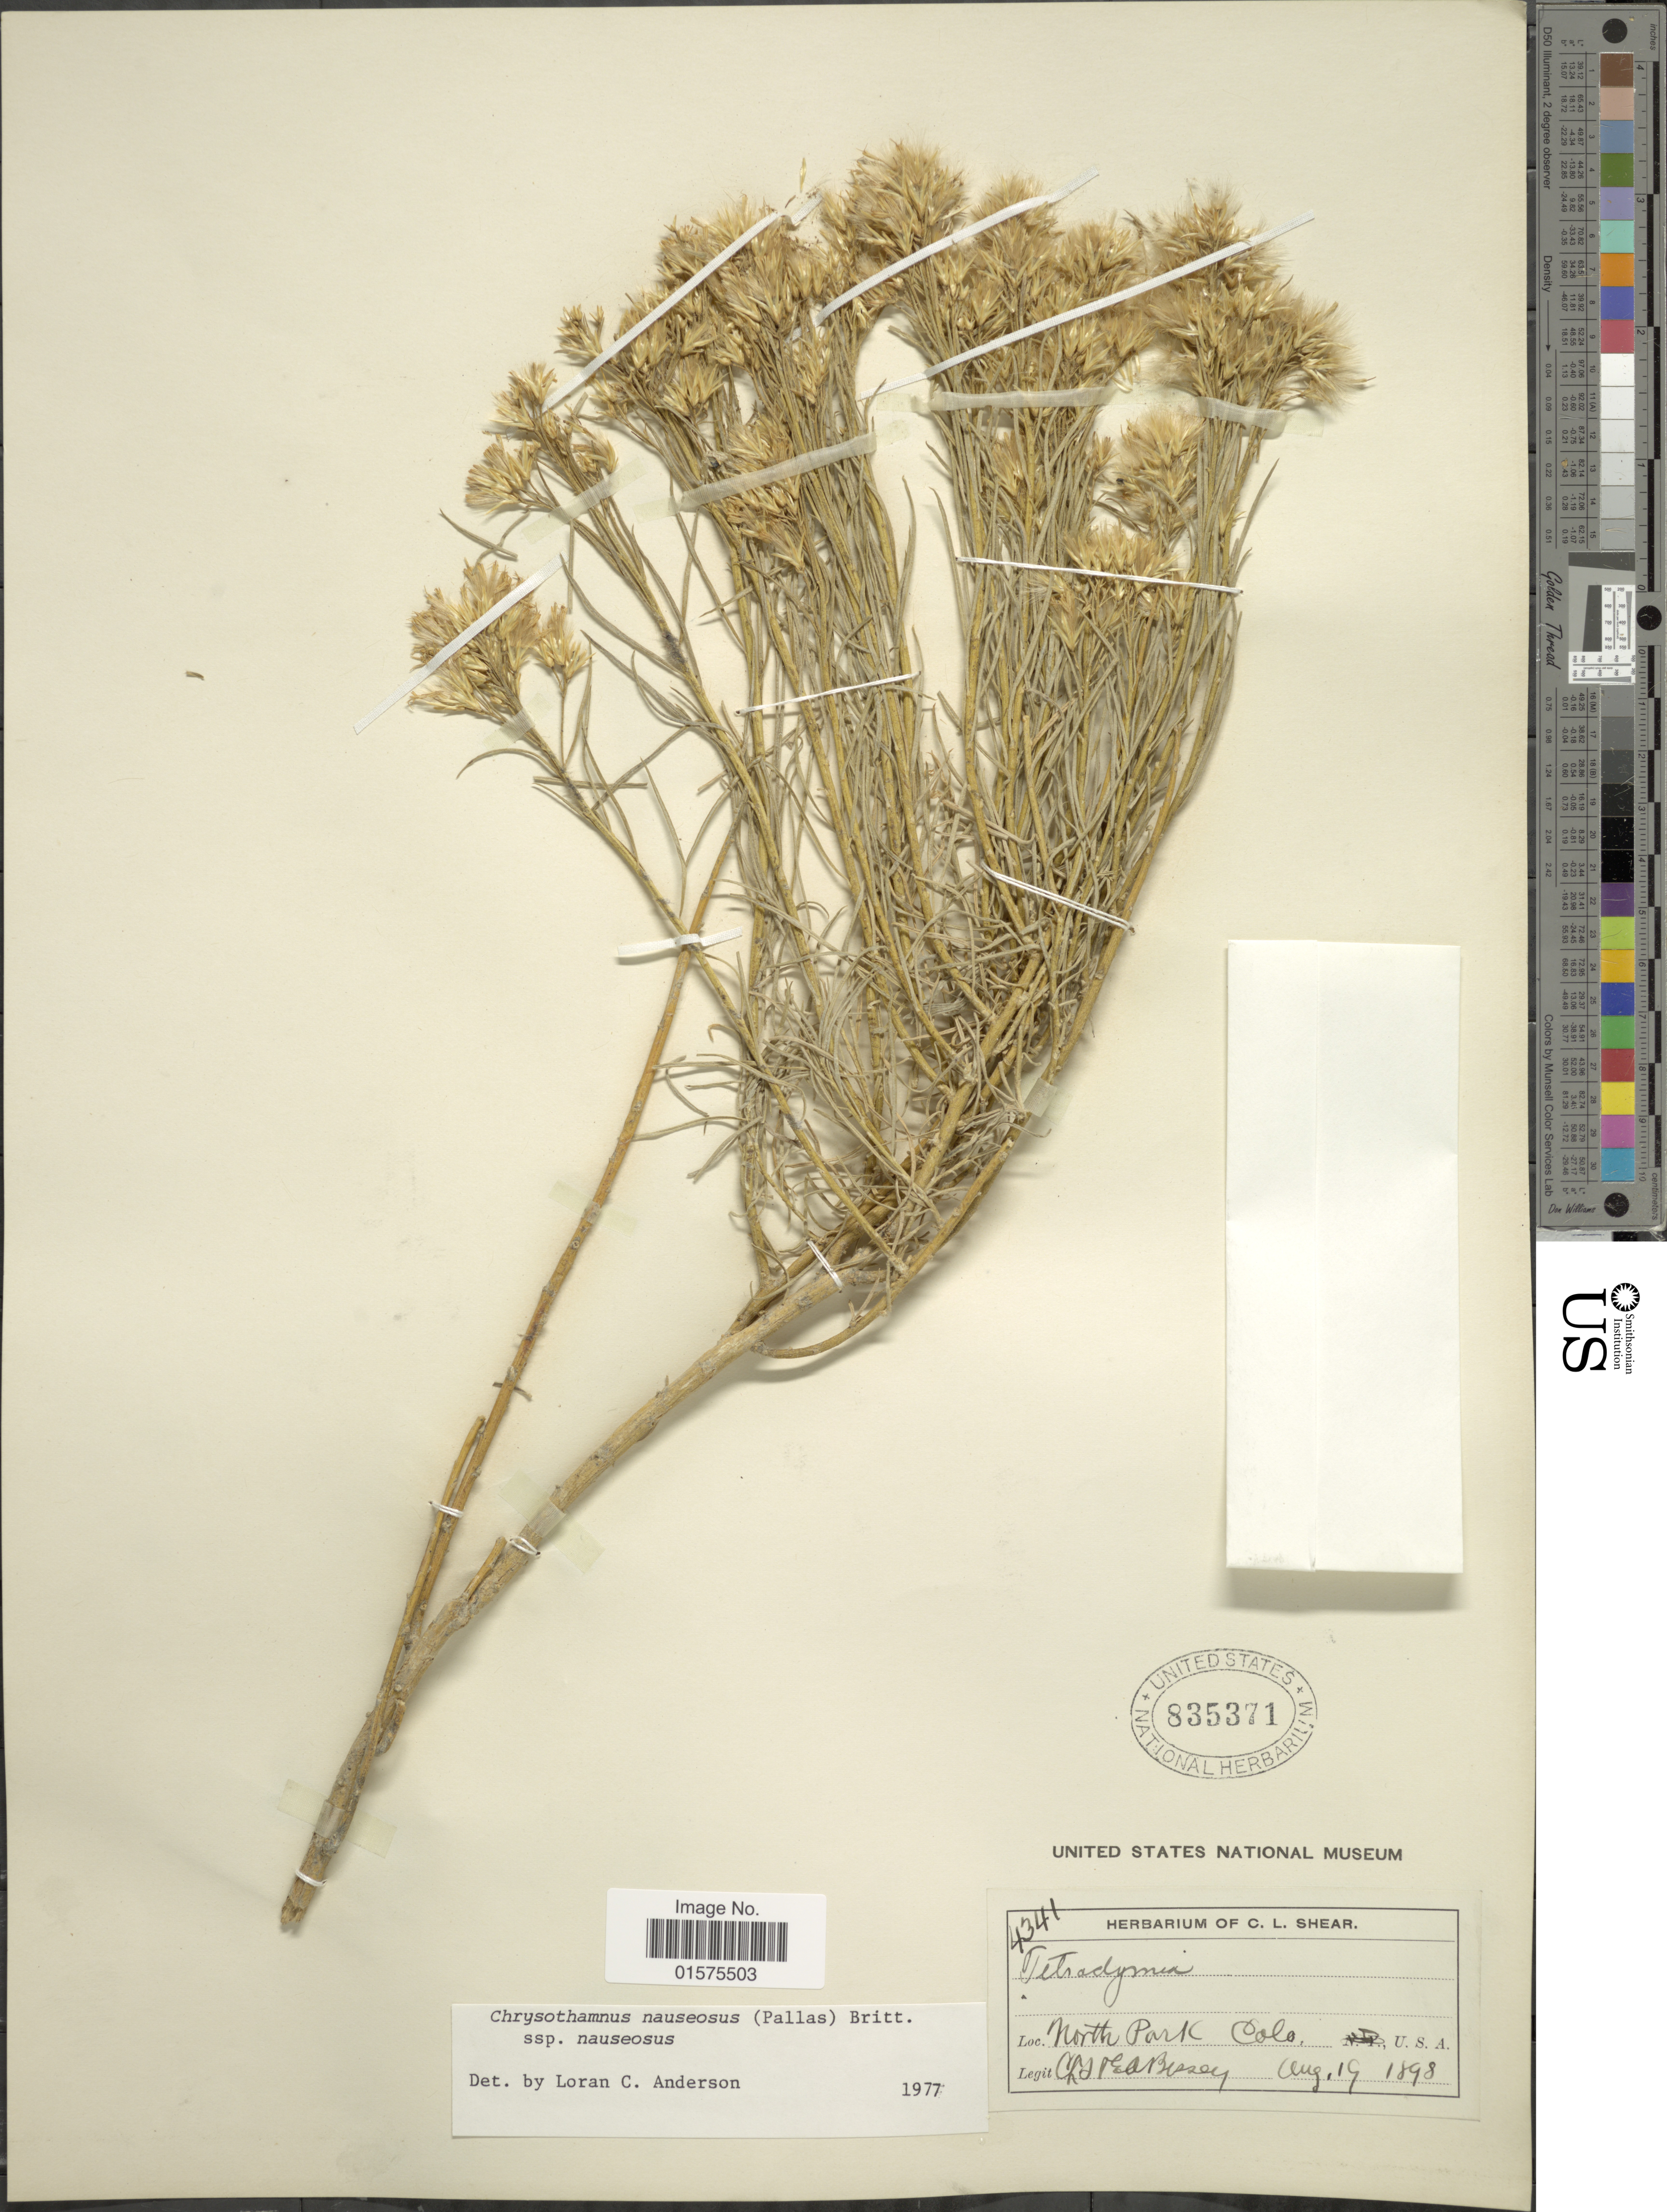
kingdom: Plantae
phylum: Tracheophyta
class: Magnoliopsida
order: Asterales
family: Asteraceae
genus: Ericameria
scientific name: Ericameria nauseosa var. nauseosa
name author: (Pall. ex Pursh) G.L. Nesom & G.I. Baird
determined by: Urbatsch, Lowell E., Curator (LSU), Louisiana State University (UNITED STATES)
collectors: C. L. Shear & E. A. Bessey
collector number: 4341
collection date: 1898-08-19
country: United States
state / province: Colorado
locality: North Park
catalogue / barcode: US 835371